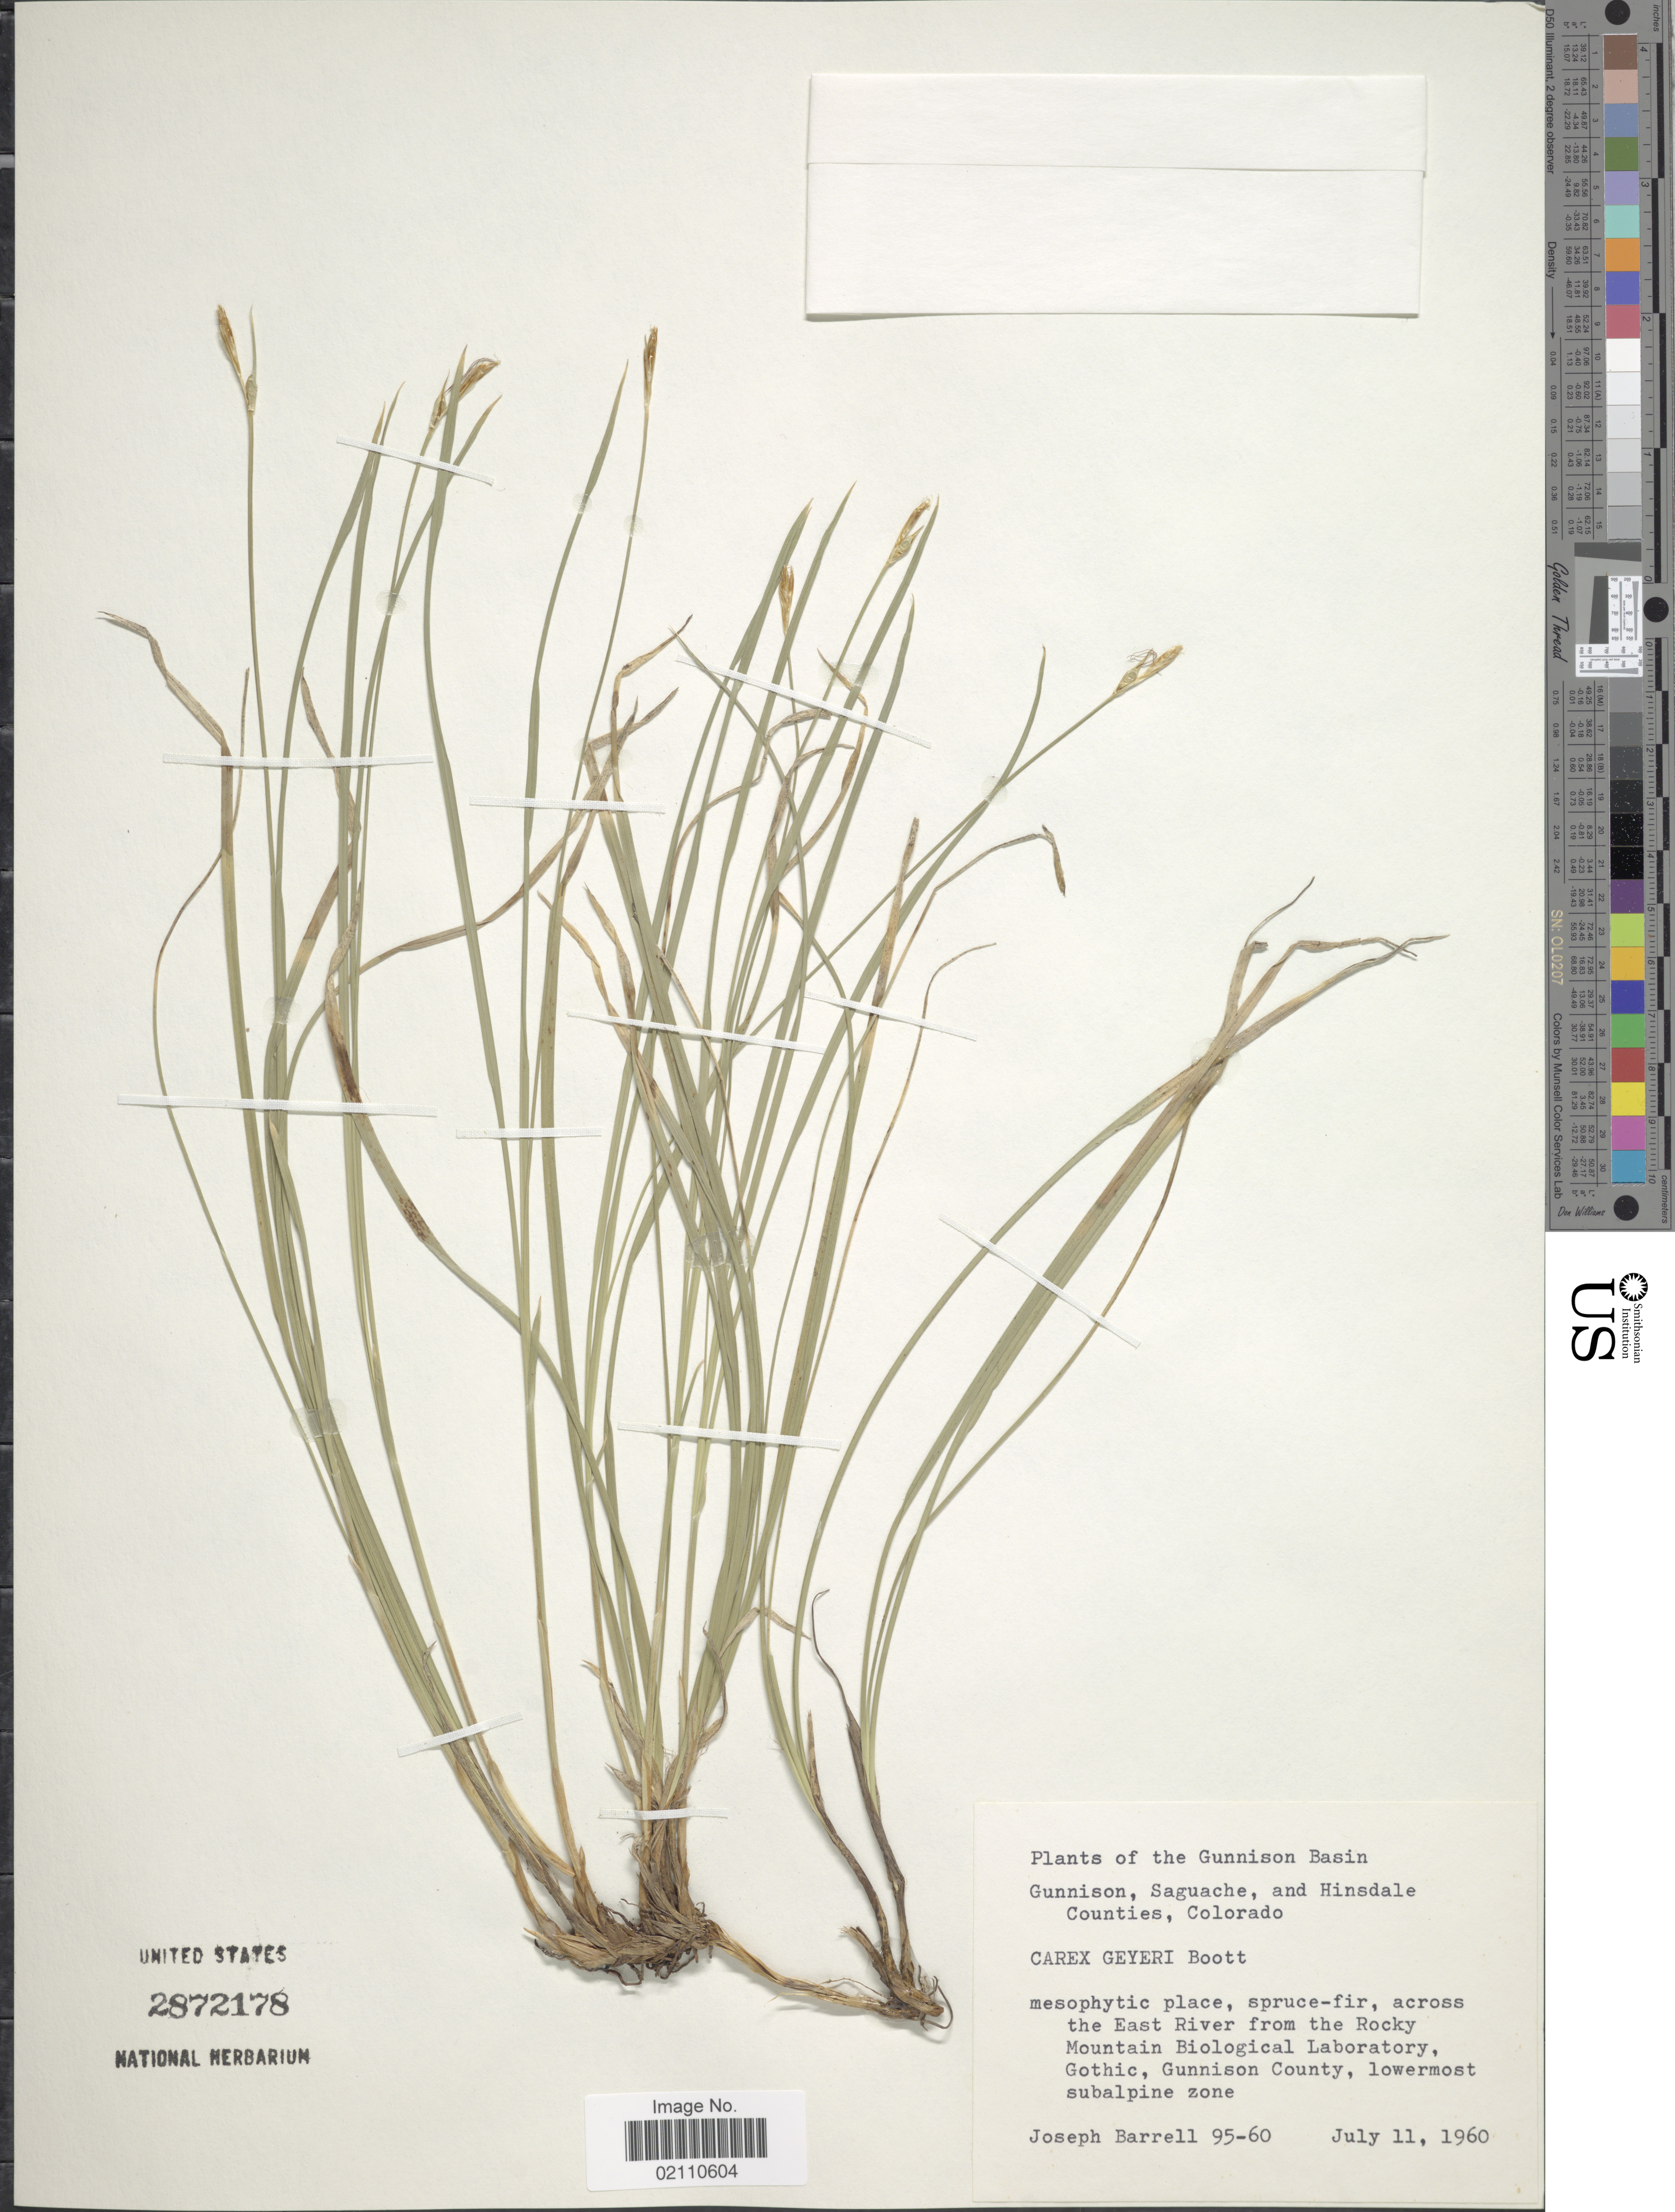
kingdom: Plantae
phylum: Tracheophyta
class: Liliopsida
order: Poales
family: Cyperaceae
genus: Carex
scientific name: Carex geyeri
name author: Boott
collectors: J. Barrell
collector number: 95-60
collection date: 1960-07-11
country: United States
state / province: Colorado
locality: Gunnison Basin, Gunnison, Saguache, and Hinsdale Counties, across the East River from the Rocky Mountain Biological Laboratory, Gothic, Gunnison County, lowermost subalpine zone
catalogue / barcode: US 2872178